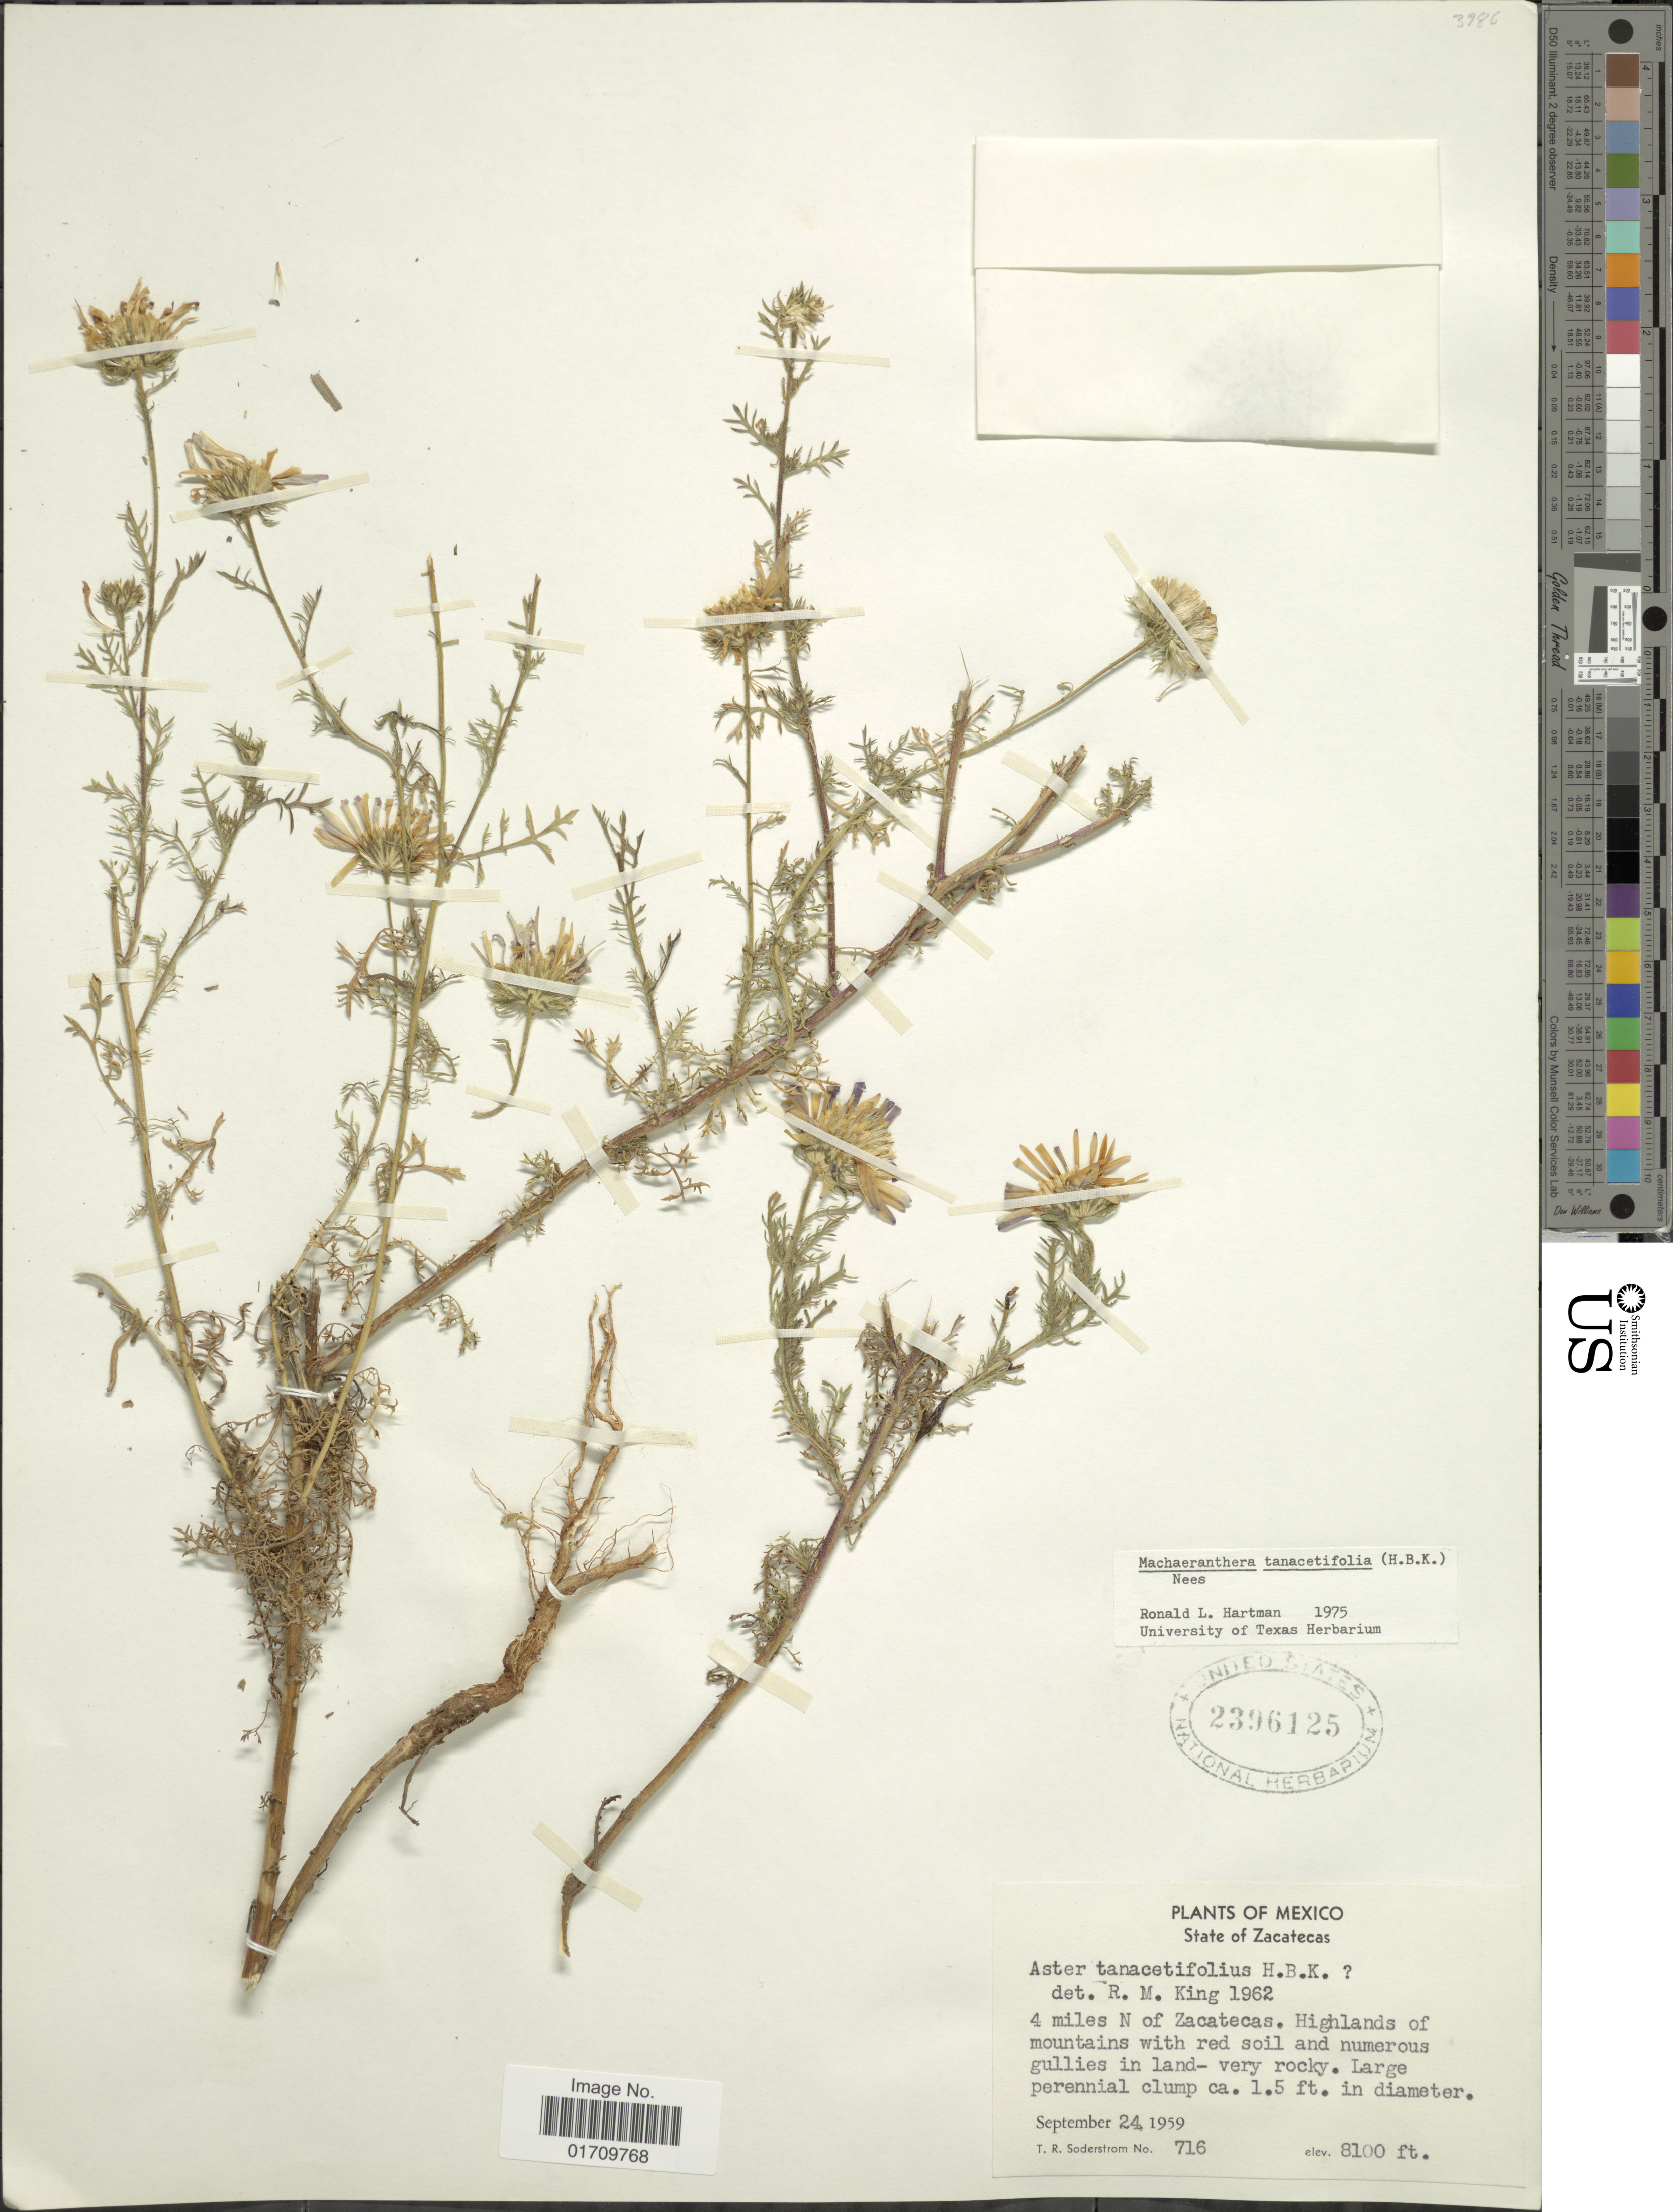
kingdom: Plantae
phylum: Tracheophyta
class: Magnoliopsida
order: Asterales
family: Asteraceae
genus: Machaeranthera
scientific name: Machaeranthera tanacetifolia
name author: (Kunth) Nees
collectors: T. R. Soderstrom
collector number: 716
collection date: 1959-09-24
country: Mexico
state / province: Zacatecas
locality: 4 miles N of Zacatecas, Highlands of mountains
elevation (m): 2469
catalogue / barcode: US 2396125